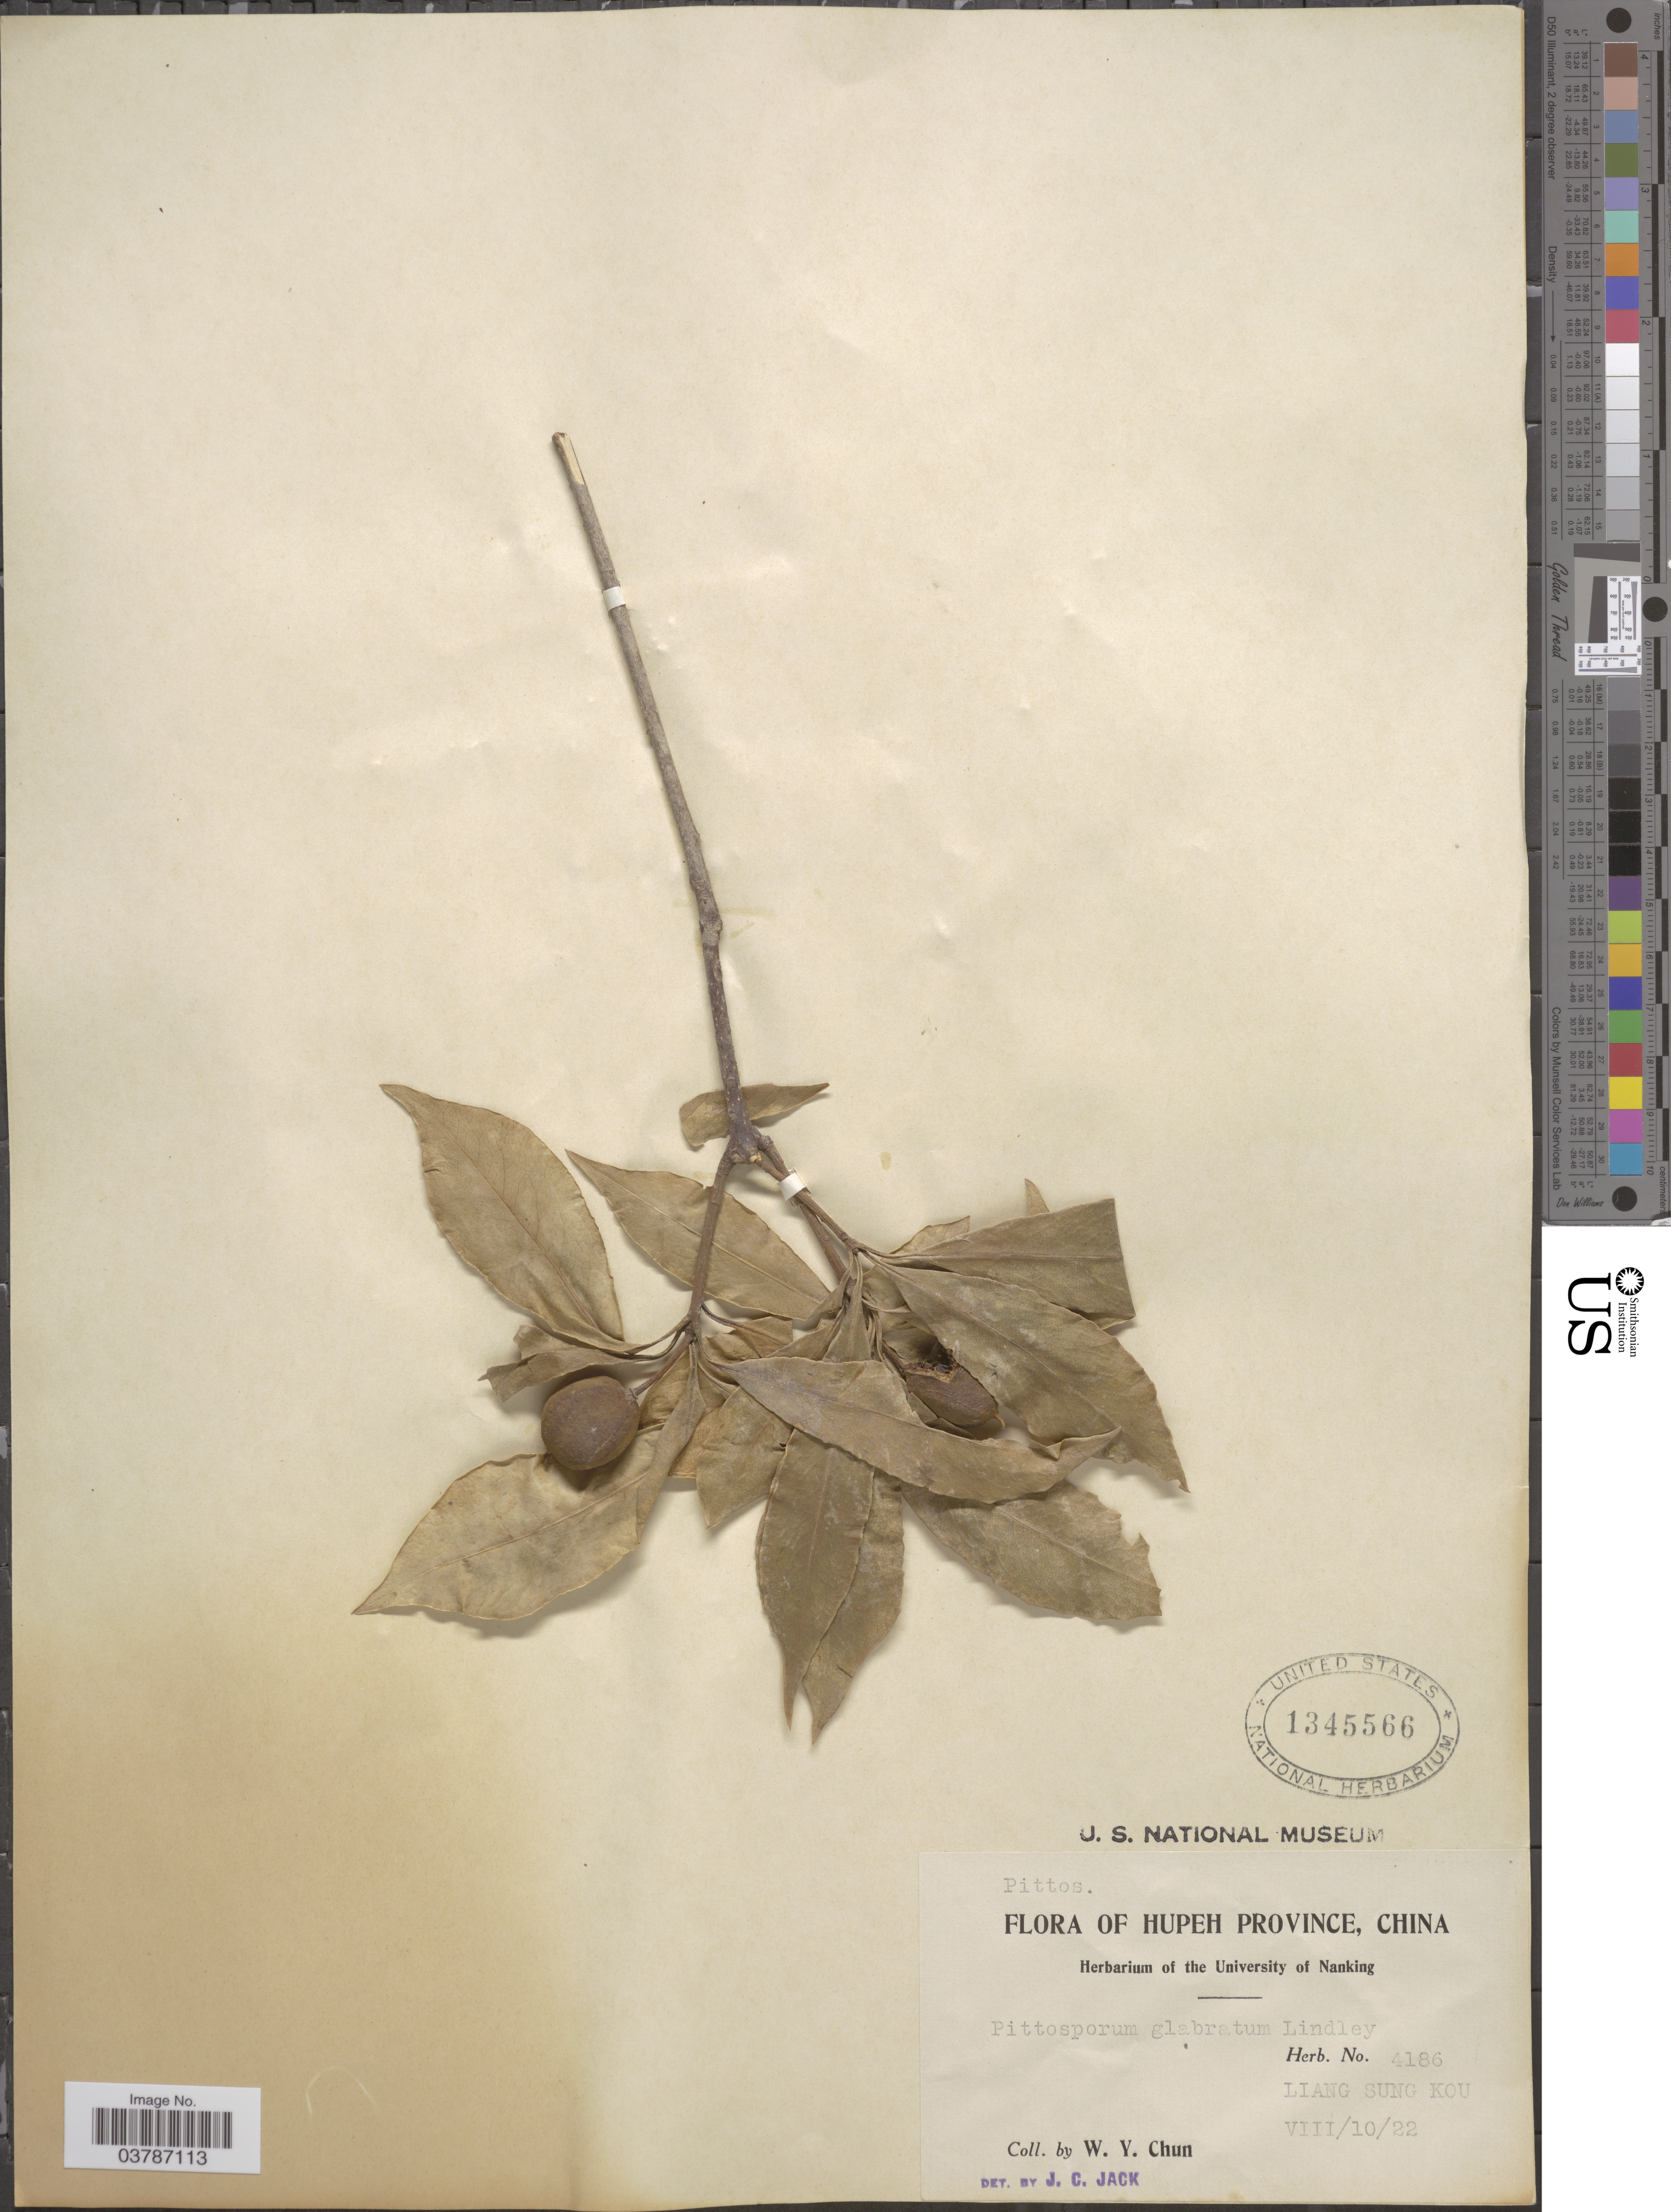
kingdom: Plantae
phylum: Tracheophyta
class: Magnoliopsida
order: Apiales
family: Pittosporaceae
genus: Pittosporum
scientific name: Pittosporum glabratum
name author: Lindl.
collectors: W. Y. Chun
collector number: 4186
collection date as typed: Transcribed d/m/y: 10/8/22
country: China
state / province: Hubei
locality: Hupeh Province. Liang Sung Kou.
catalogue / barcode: US 1345566